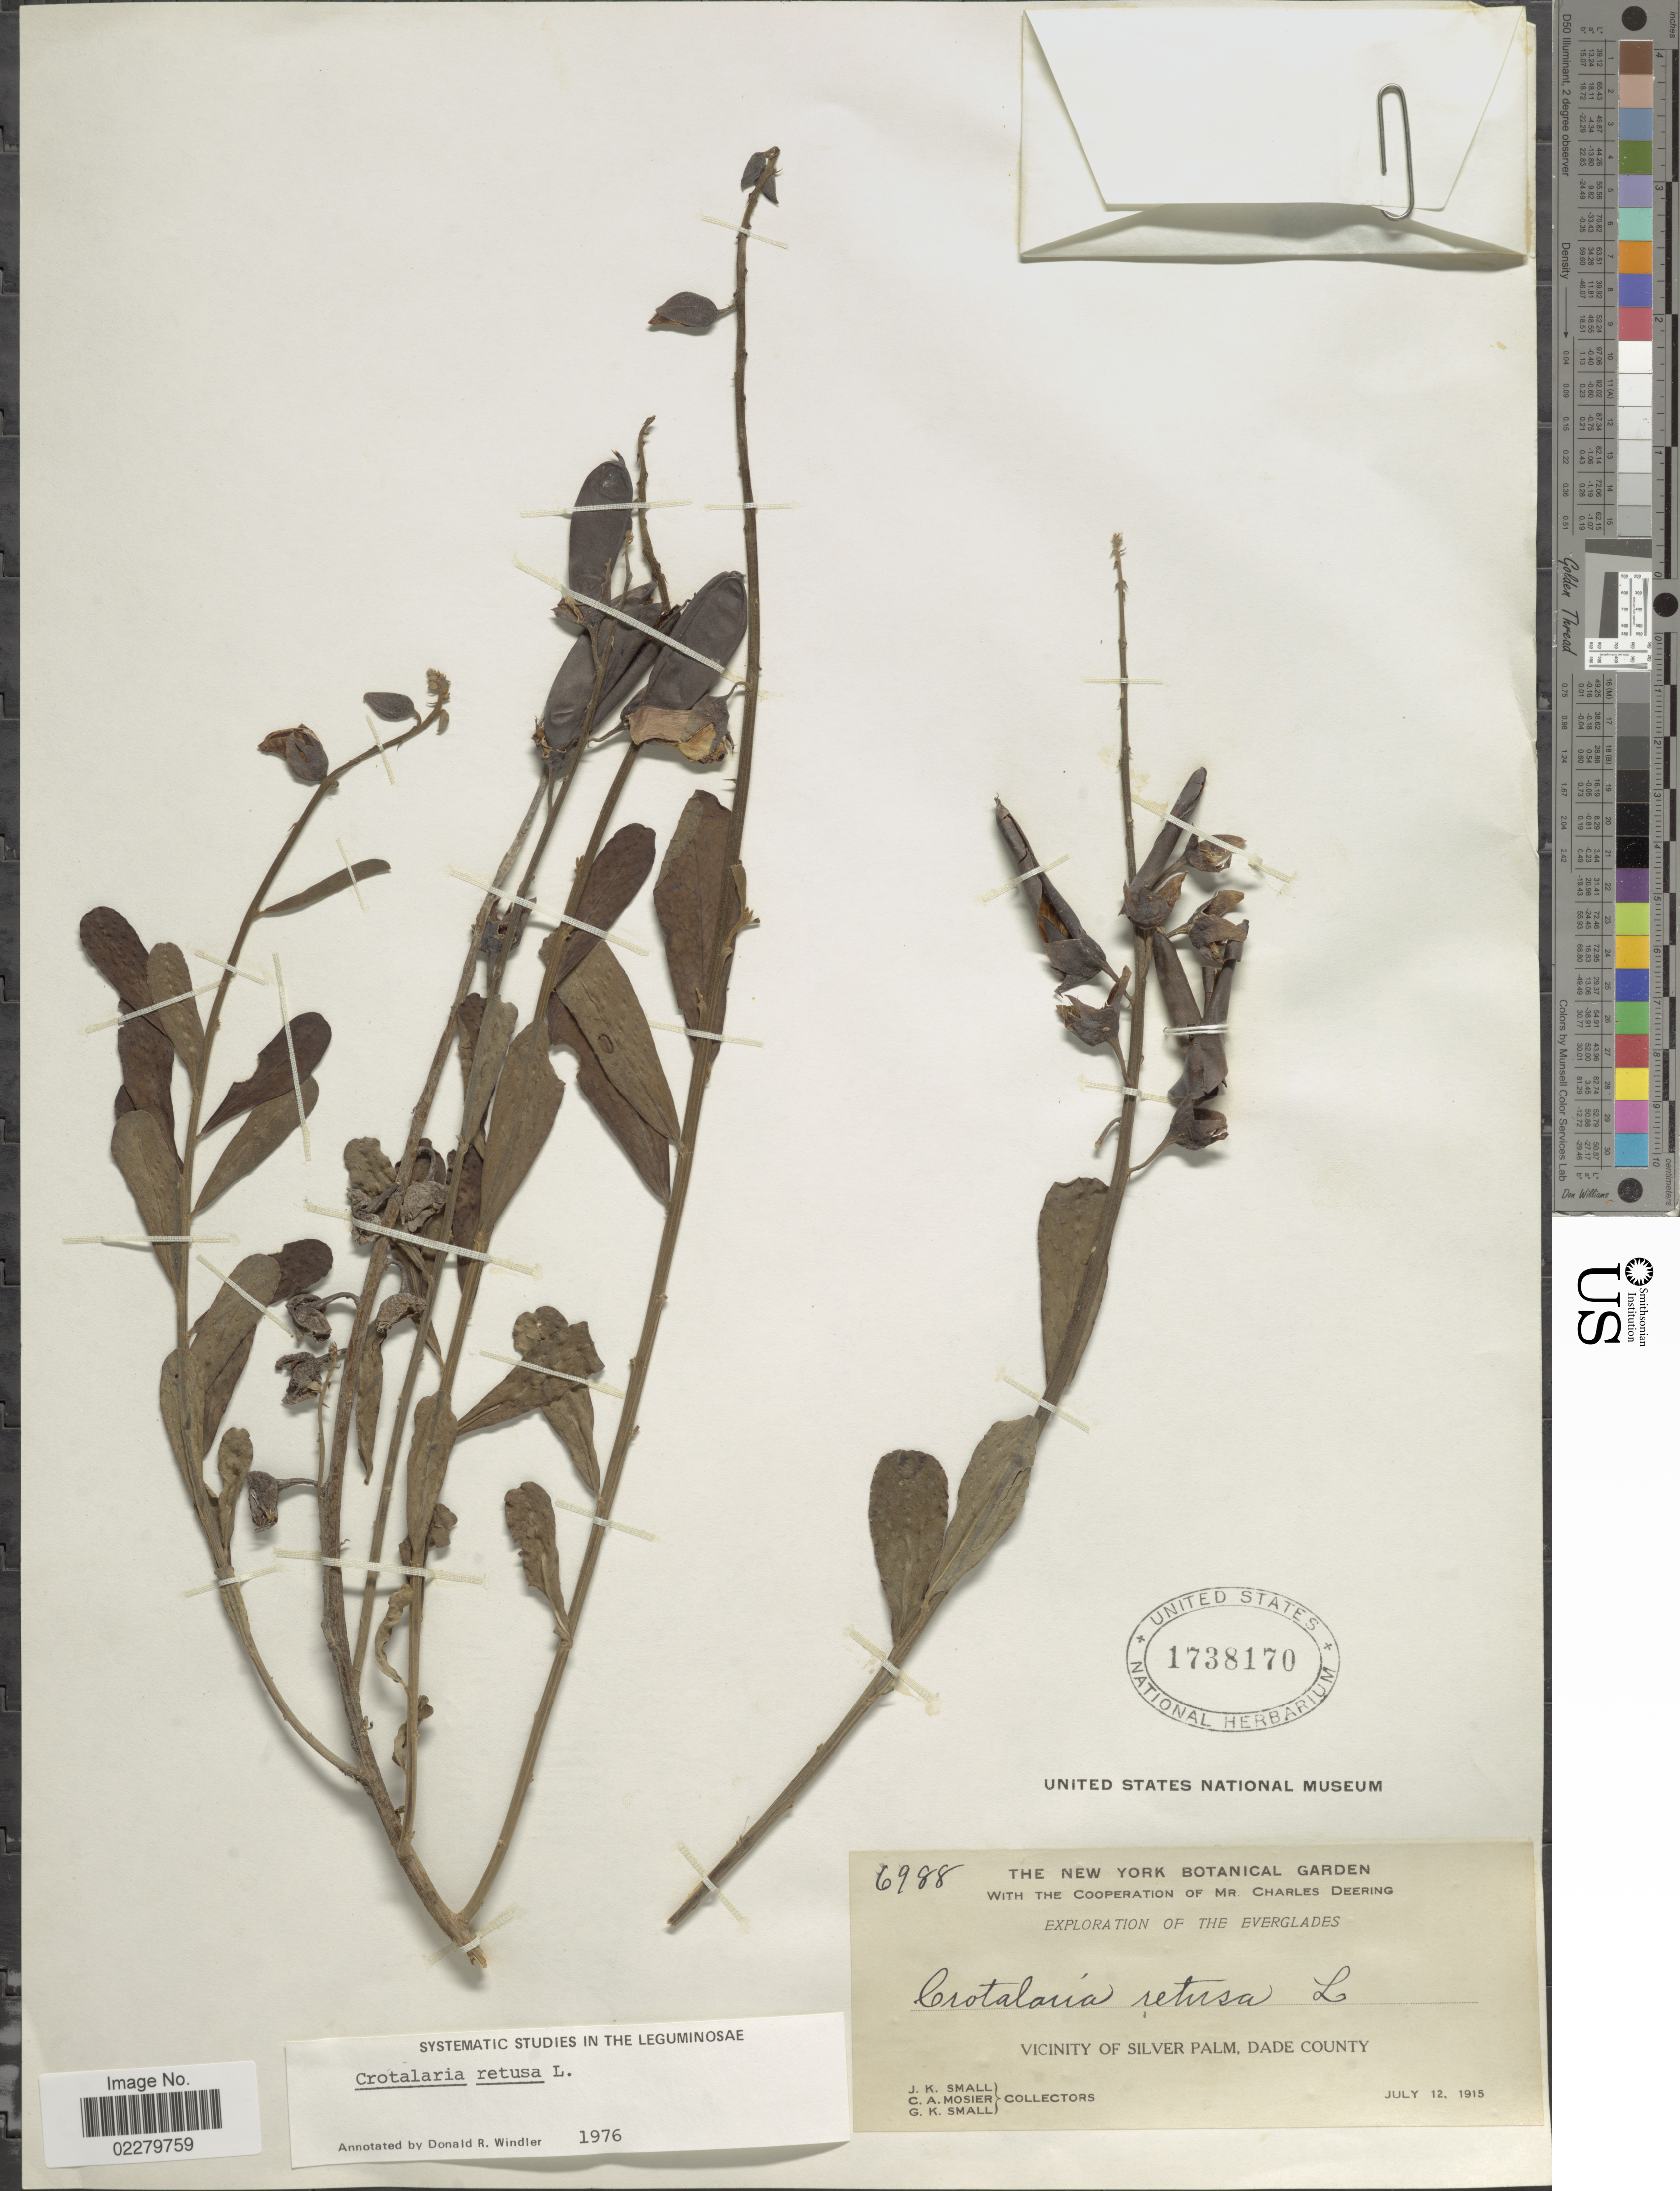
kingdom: Plantae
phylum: Tracheophyta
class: Magnoliopsida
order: Fabales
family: Fabaceae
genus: Crotalaria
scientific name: Crotalaria retusa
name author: L.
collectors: J. K. Small, C. A. Mosier & G. K. Small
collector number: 6988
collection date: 1915-07-12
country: United States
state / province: Florida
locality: Everglades. Vicinity of Silver Palm, Dade County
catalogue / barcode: US 1738170